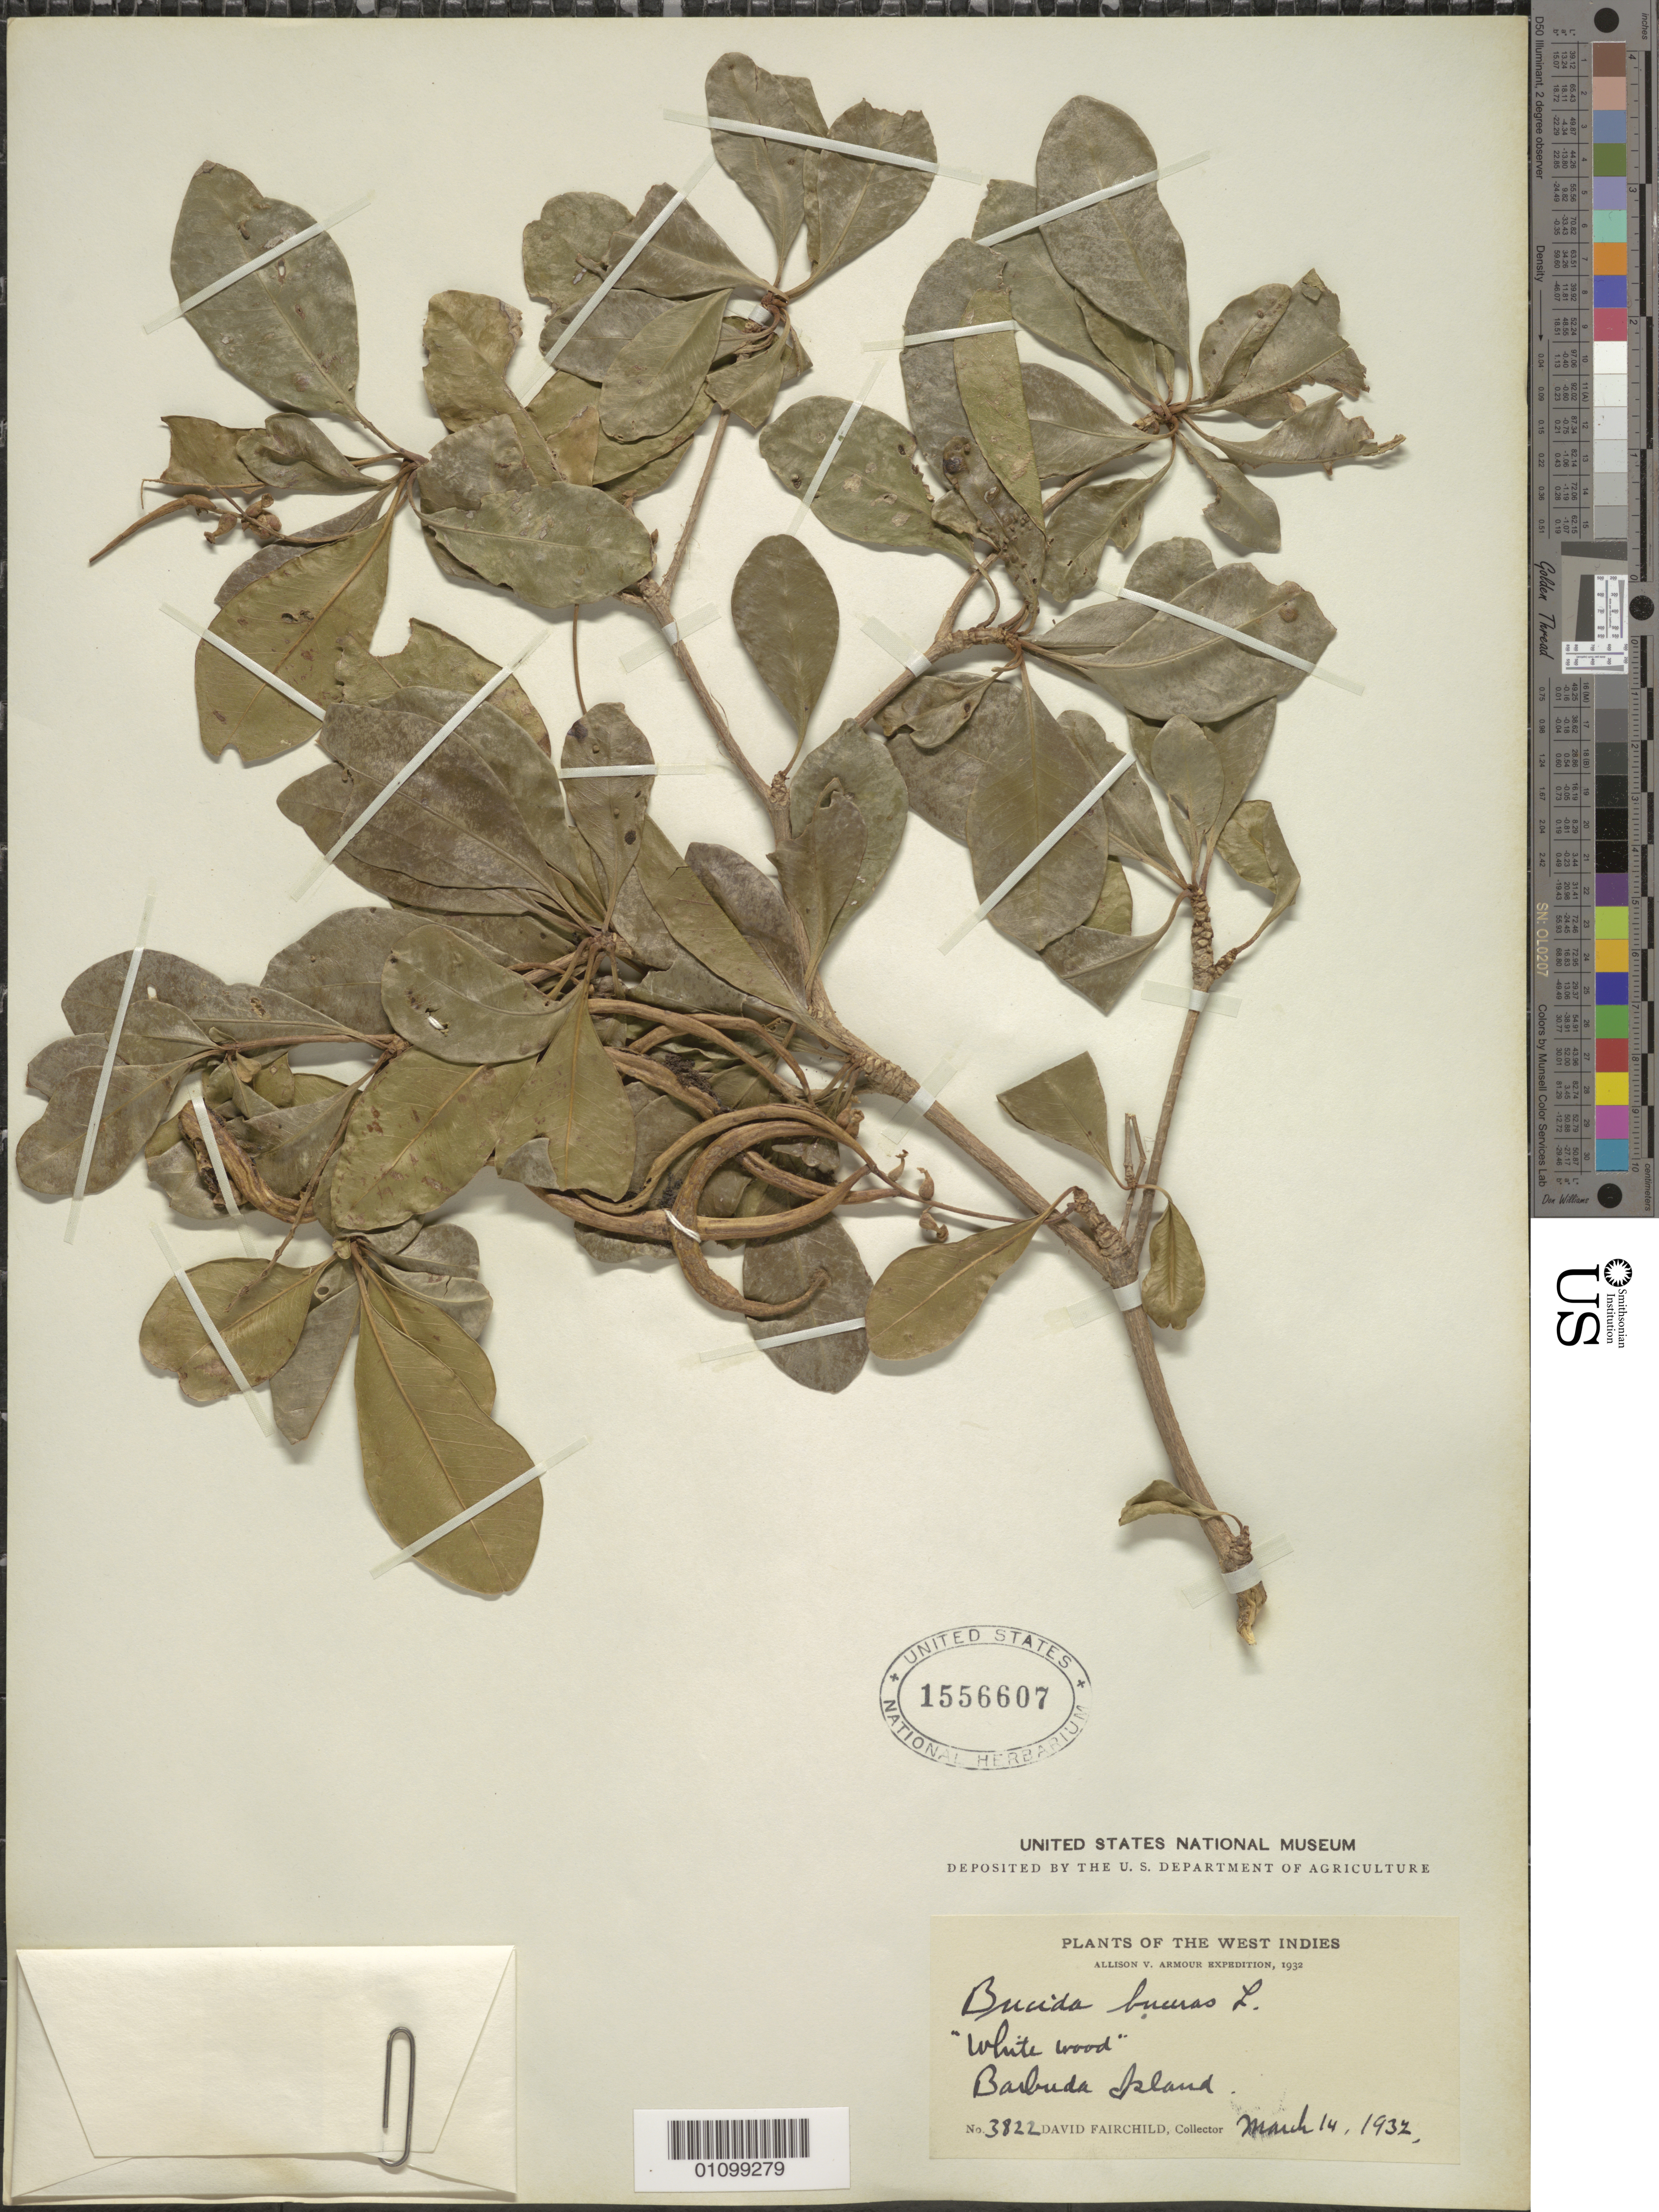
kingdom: Plantae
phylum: Tracheophyta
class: Magnoliopsida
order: Myrtales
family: Combretaceae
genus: Terminalia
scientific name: Terminalia buceras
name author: (L.) C. Wright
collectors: D. Fairchild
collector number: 3822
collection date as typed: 14 Mar 1932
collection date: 1932-03-14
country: Antigua and Barbuda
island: Barbuda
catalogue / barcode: US 1556607